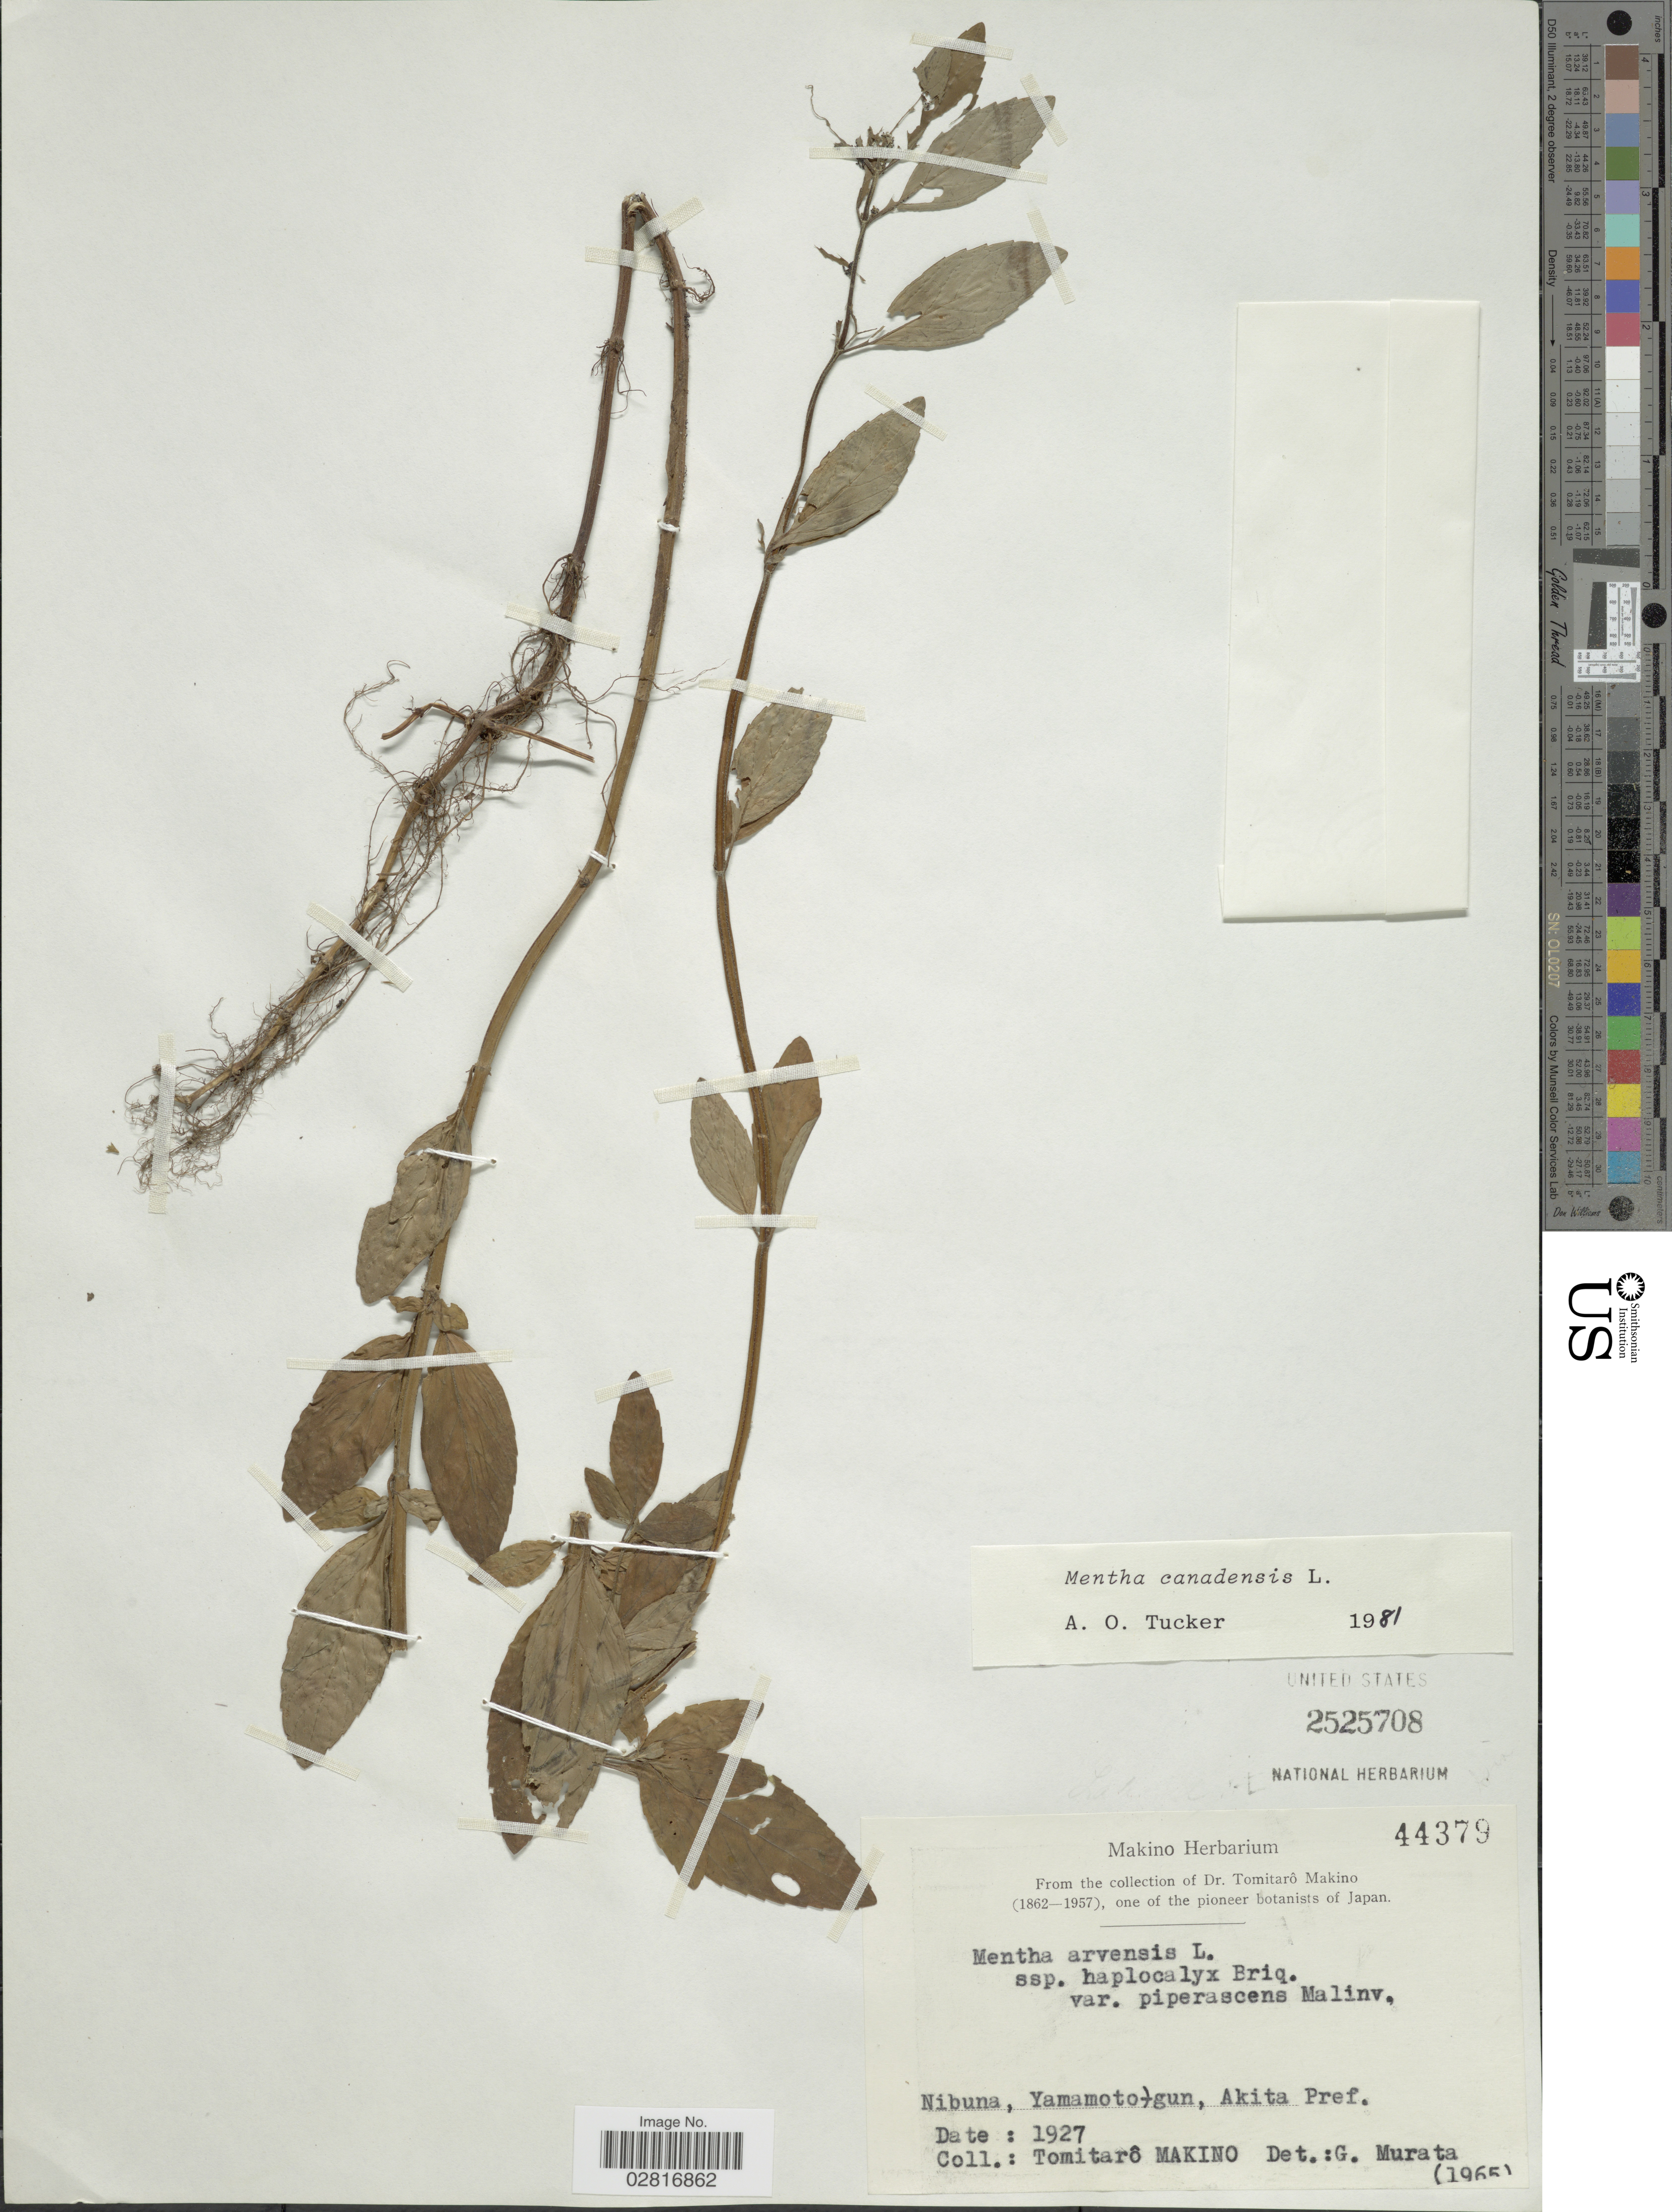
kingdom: Plantae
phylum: Tracheophyta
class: Magnoliopsida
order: Lamiales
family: Lamiaceae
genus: Mentha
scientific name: Mentha canadensis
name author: L.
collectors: T. Makino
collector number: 44379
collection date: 1927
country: Japan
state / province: Akita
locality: Nibuna, Yamamoto-gun, Akita Pref.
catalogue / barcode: US 2525708